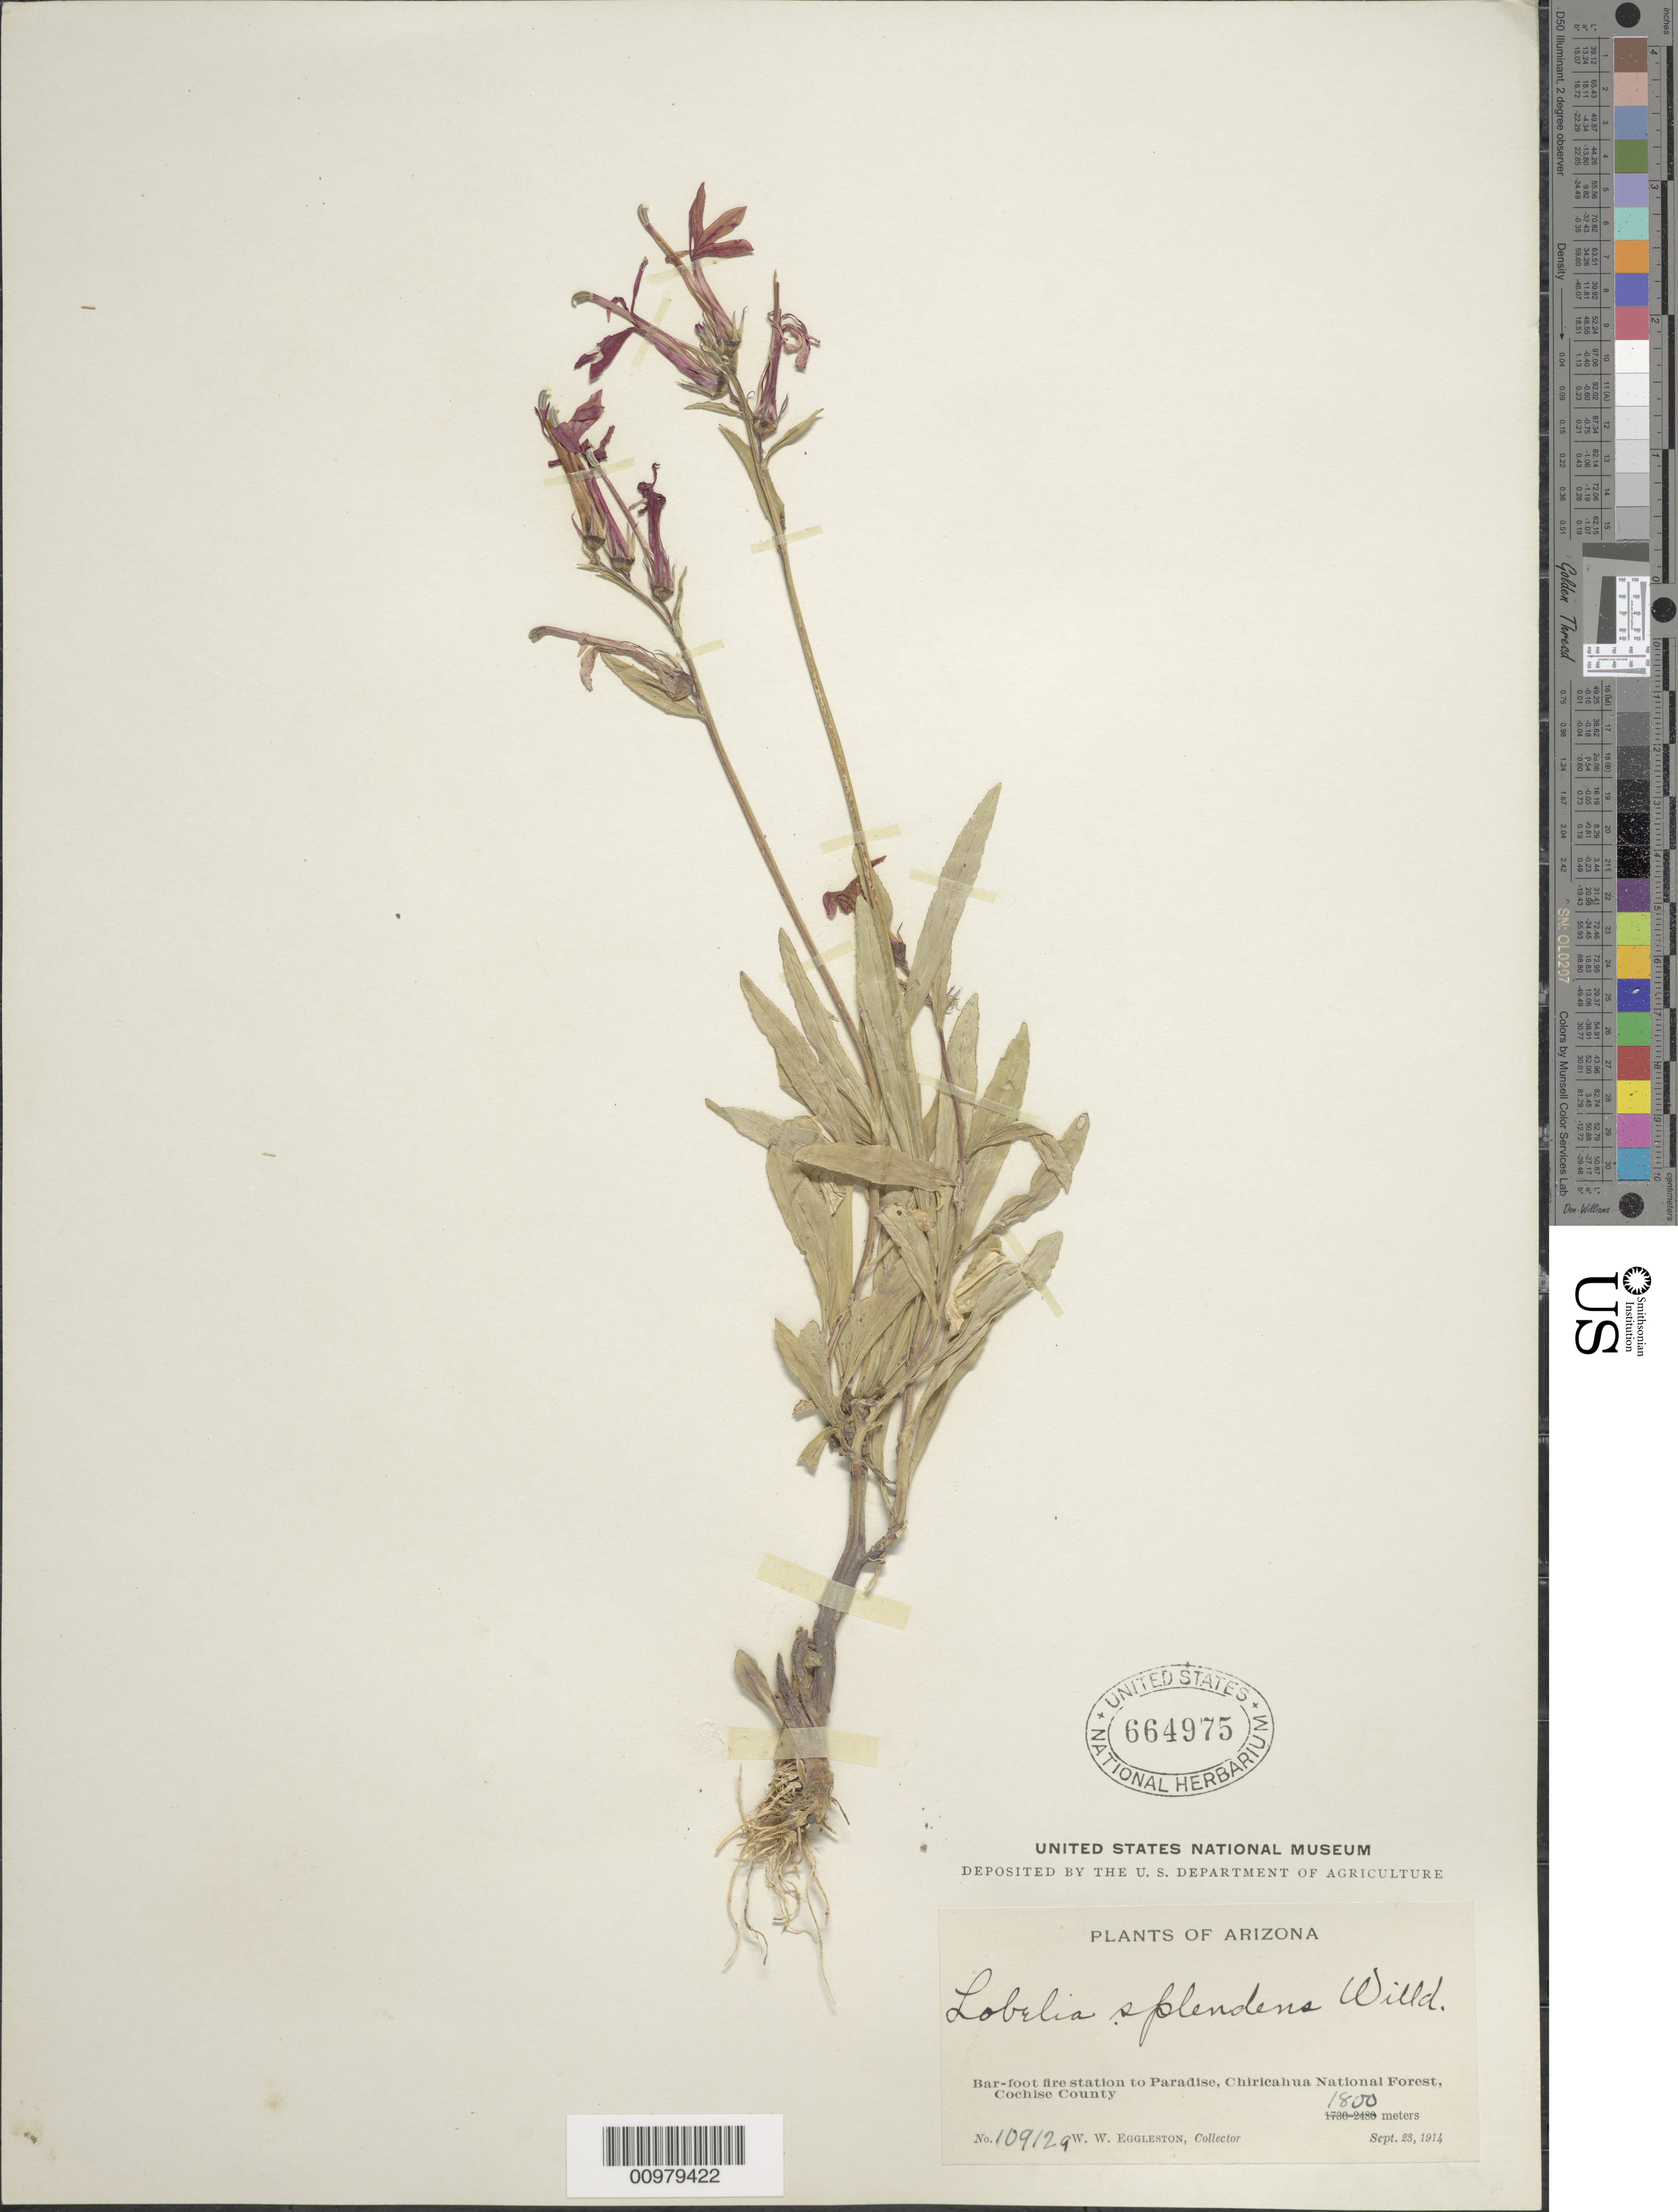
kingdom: Plantae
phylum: Tracheophyta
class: Magnoliopsida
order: Asterales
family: Campanulaceae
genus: Lobelia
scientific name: Lobelia cardinalis var. pseudosplendens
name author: McVaugh in Woodson & Schery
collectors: W. W. Eggleston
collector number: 109129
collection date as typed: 23 Sep 1914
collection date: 1914-09-23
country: United States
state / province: Arizona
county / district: Cochise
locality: Chiricahua Natl. Forest, Bar-foot Fire Station.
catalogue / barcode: US 664975